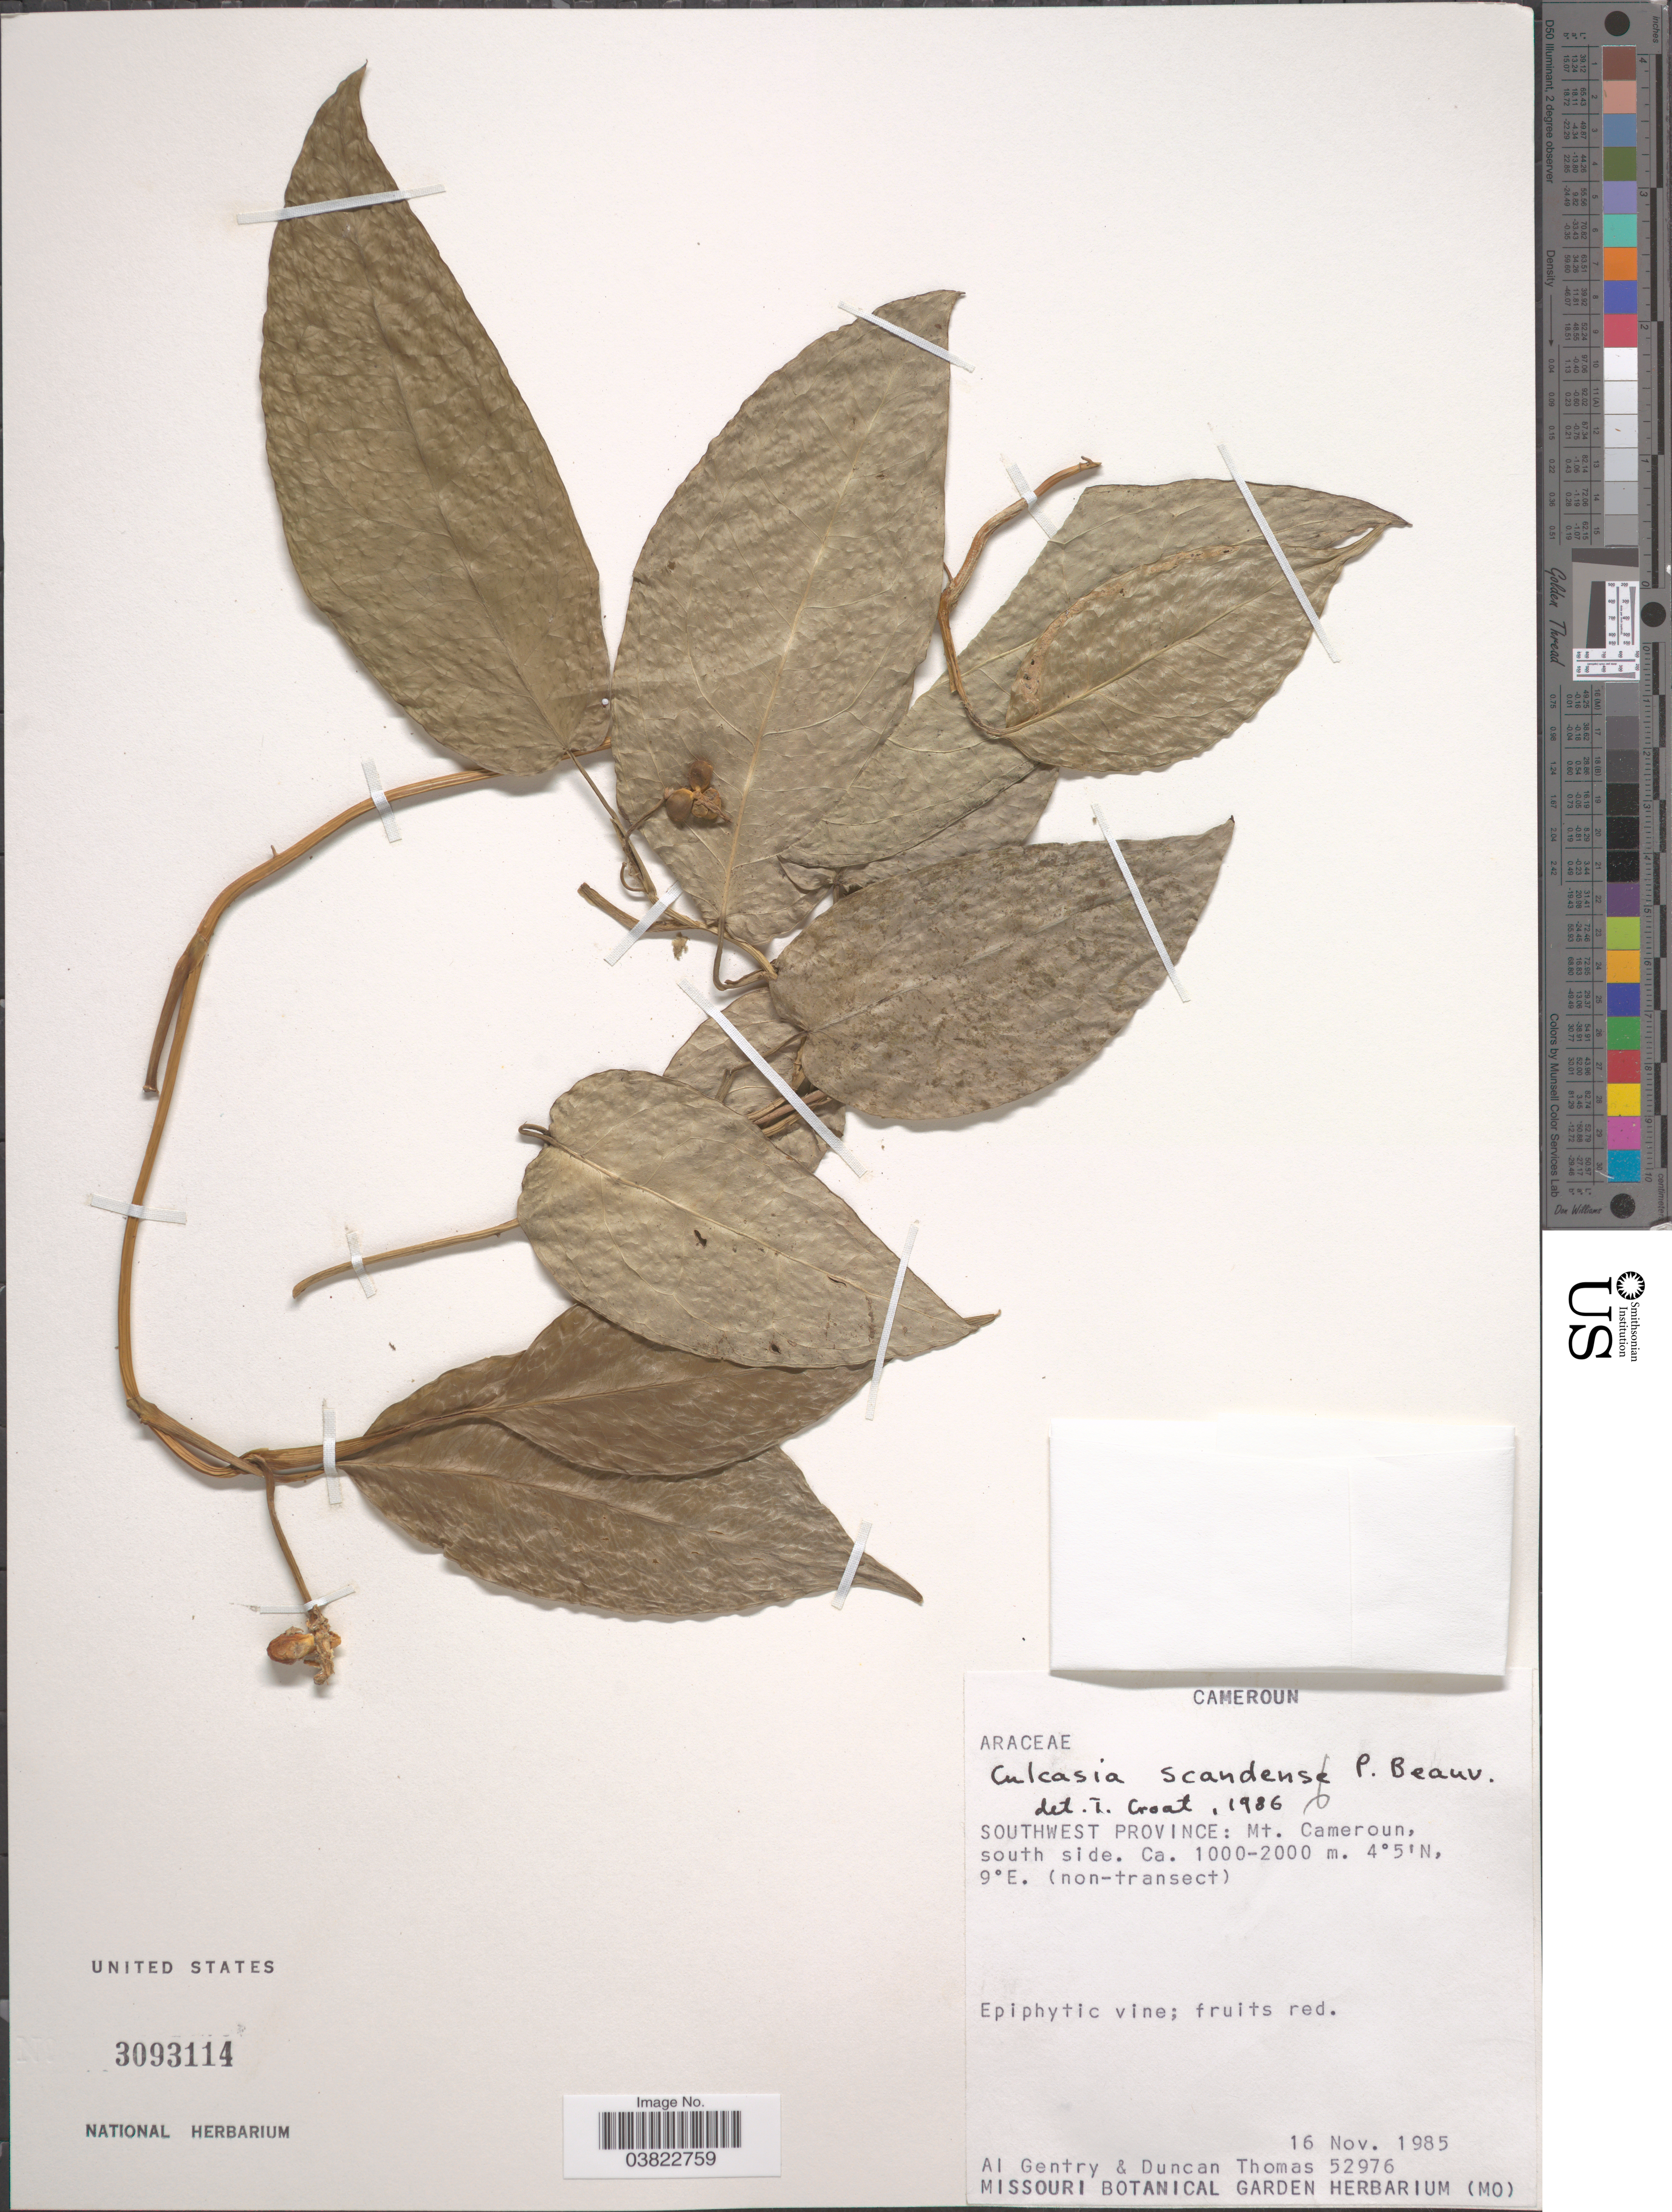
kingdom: Plantae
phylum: Tracheophyta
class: Liliopsida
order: Alismatales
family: Araceae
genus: Culcasia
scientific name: Culcasia scandens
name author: P. Beauv.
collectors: A. H. Gentry & D. W. Thomas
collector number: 52976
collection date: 1985-11-16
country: Cameroon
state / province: Sud-Ouest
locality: Southwest Province: Mt. Cameroun, south side.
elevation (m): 1000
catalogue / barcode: US 3093114